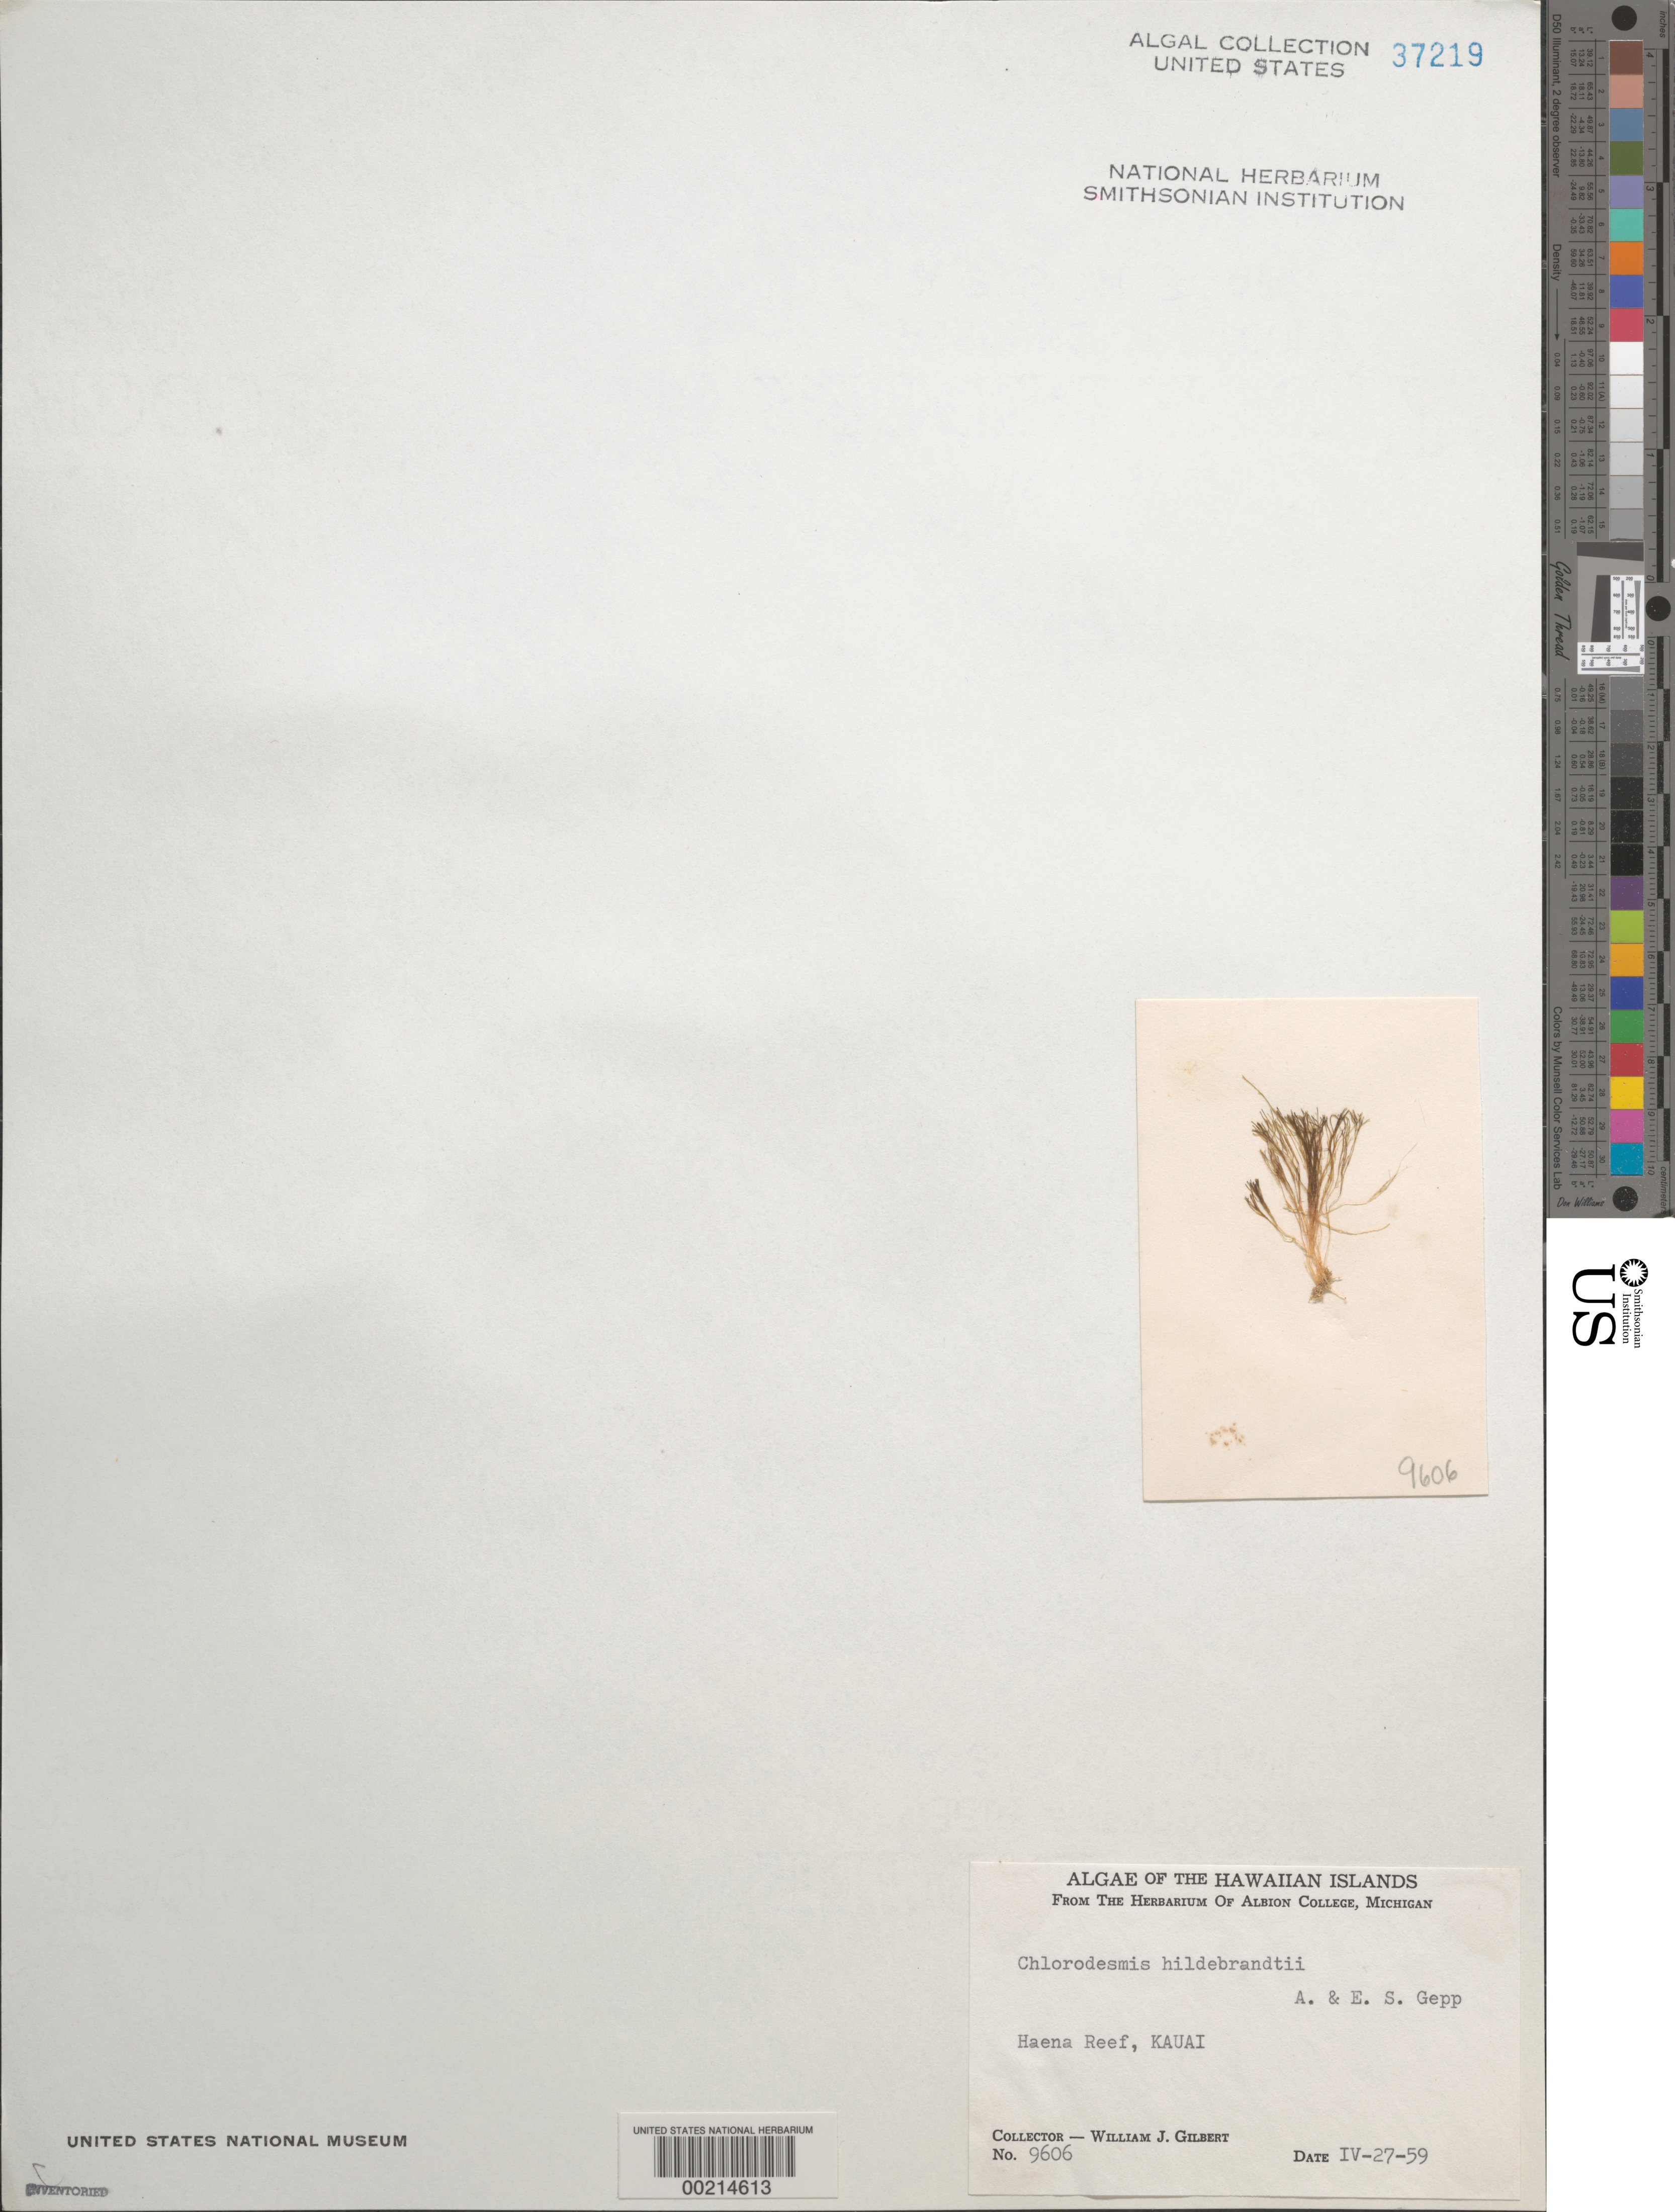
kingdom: Plantae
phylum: Chlorophyta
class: Ulvophyceae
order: Bryopsidales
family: Udoteaceae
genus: Chlorodesmis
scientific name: Chlorodesmis hildebrandtii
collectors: W. J. Gilbert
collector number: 9606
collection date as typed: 27 Apr 1959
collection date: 1959-04-27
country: United States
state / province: Hawaii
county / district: Kauai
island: Kaua'i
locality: Haena Reef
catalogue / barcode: US 37219